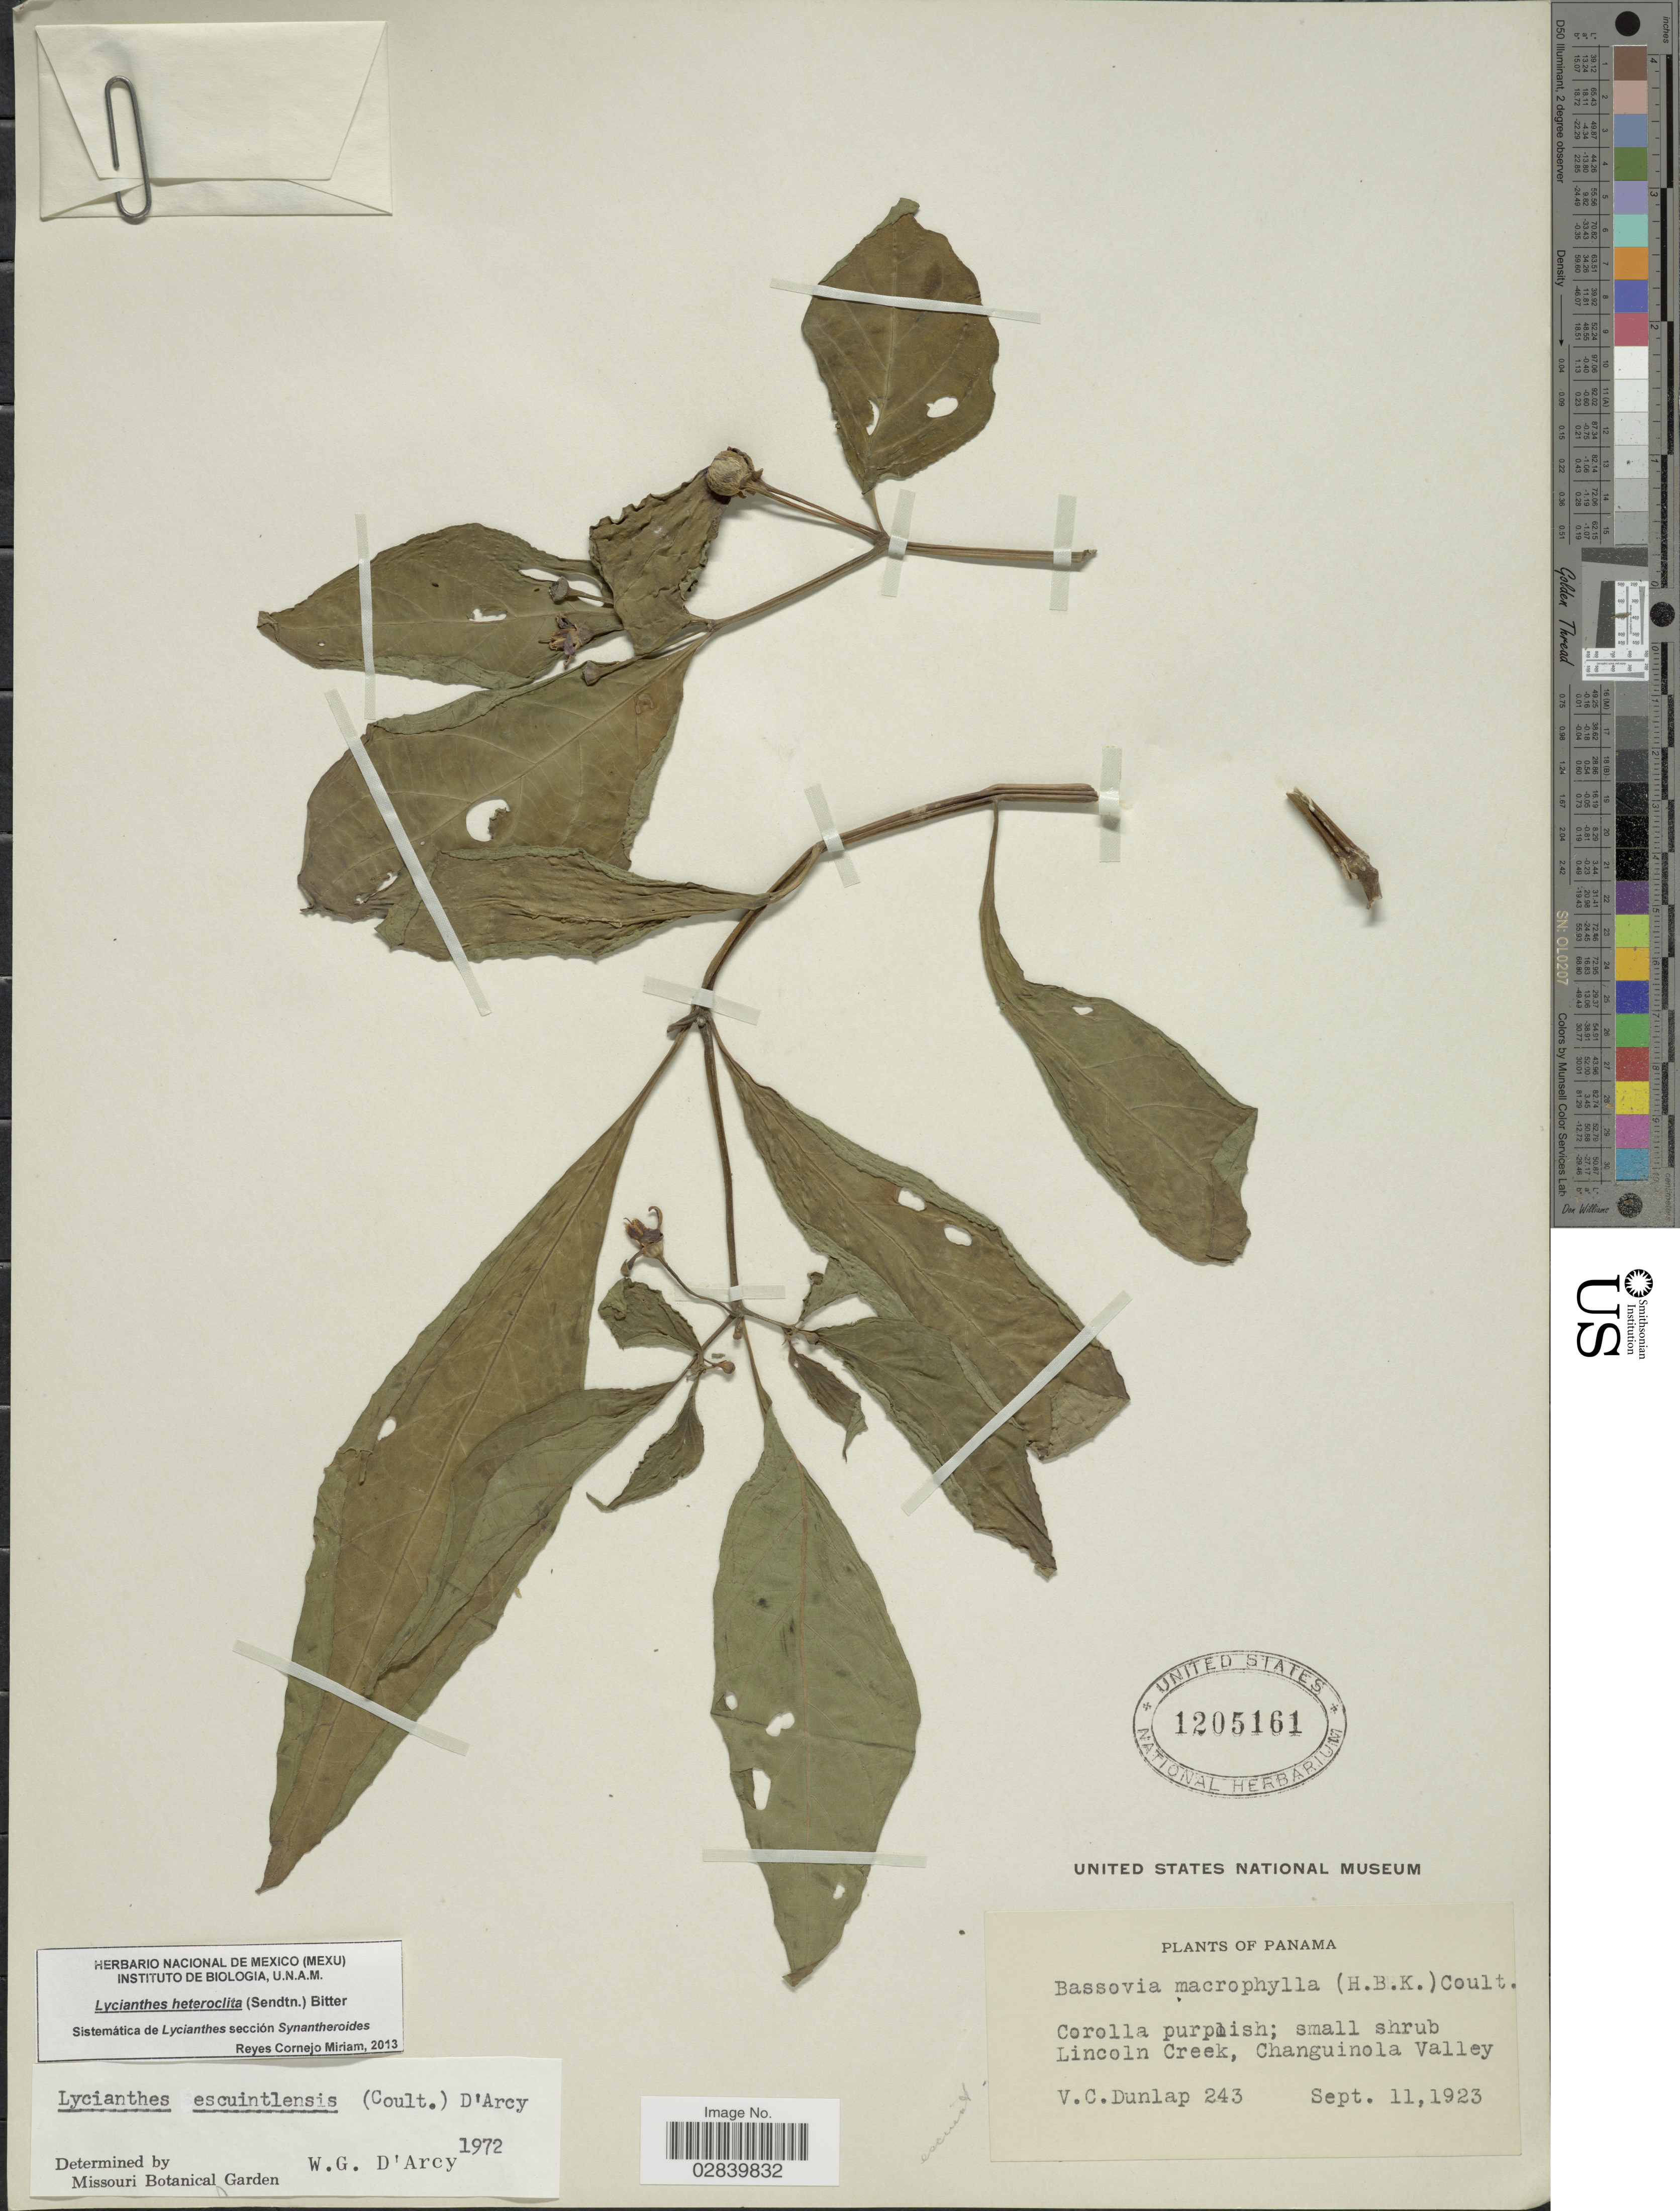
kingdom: Plantae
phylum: Tracheophyta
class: Magnoliopsida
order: Solanales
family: Solanaceae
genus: Lycianthes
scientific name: Lycianthes heteroclita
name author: (Sendtn.) Bitter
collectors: V. C. Dunlap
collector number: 243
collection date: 1923-09-11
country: Panama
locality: Lincoln Creek, Changuinola Valley.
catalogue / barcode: US 1205161